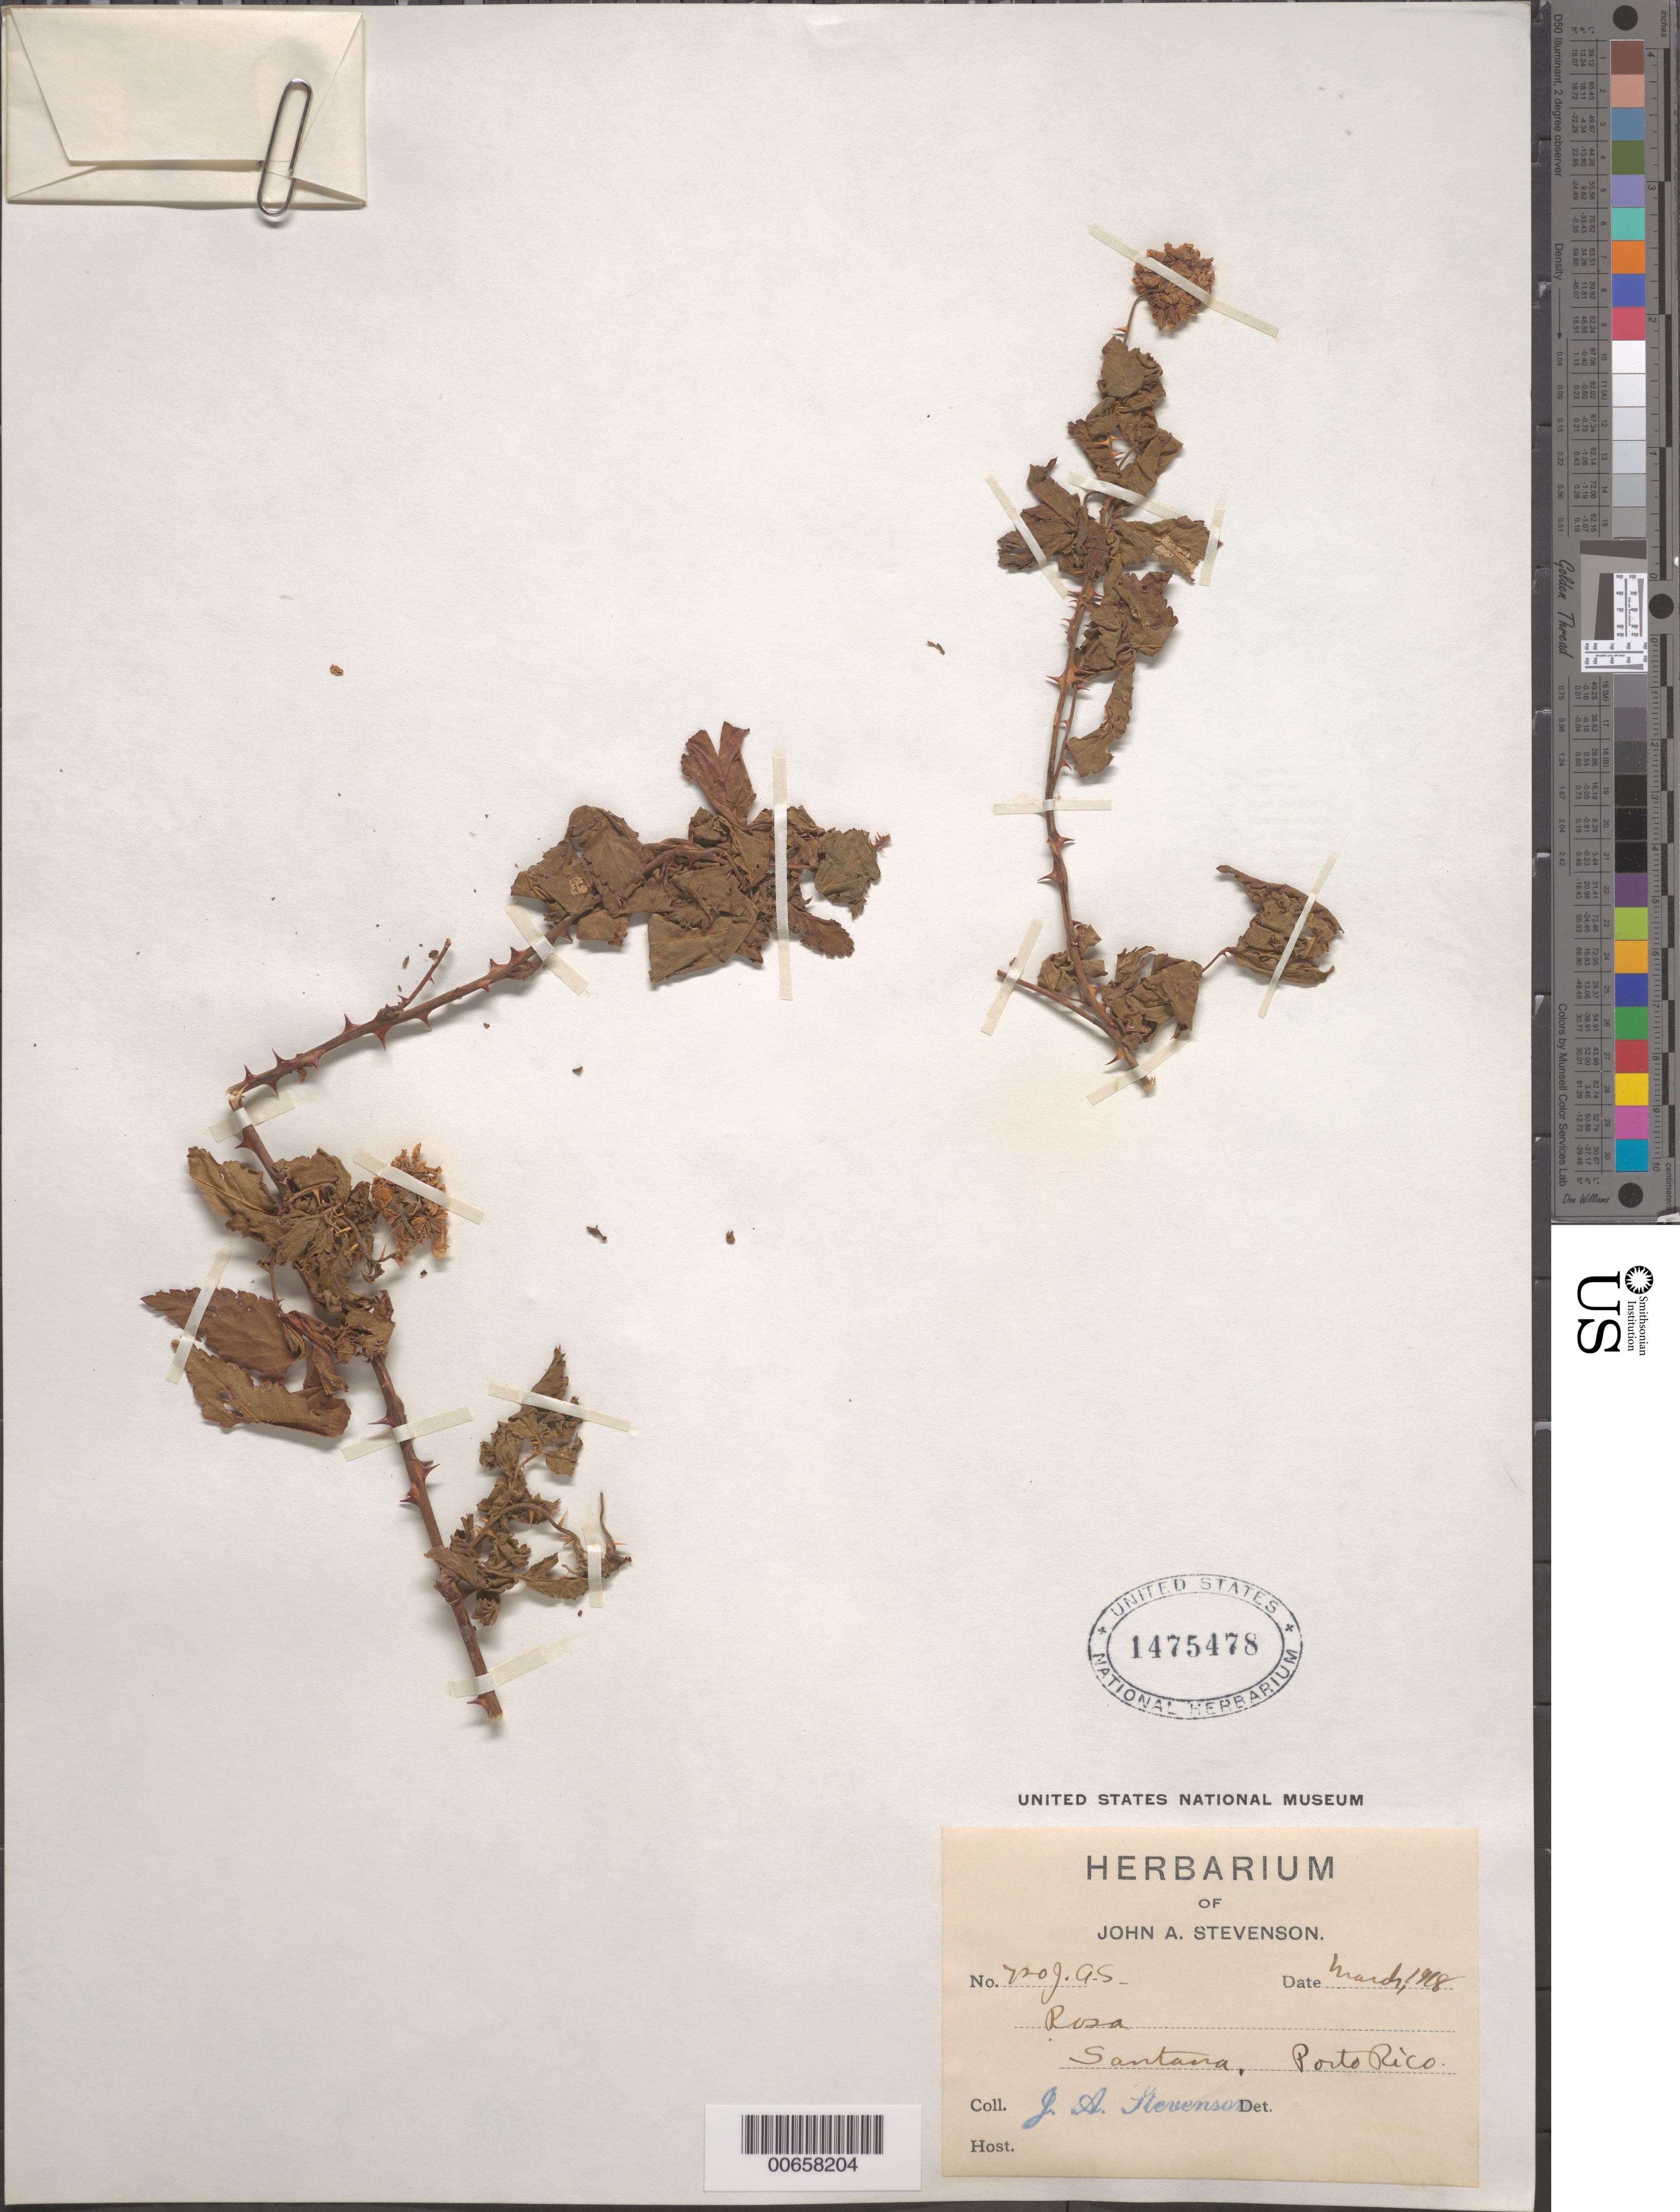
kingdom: Plantae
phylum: Tracheophyta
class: Magnoliopsida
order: Rosales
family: Rosaceae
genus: Rosa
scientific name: Rosa sp.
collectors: J. Stevenson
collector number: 720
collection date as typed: Mar 1918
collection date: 1918-03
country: Puerto Rico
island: Greater Antilles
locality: Santana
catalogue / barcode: US 1475478